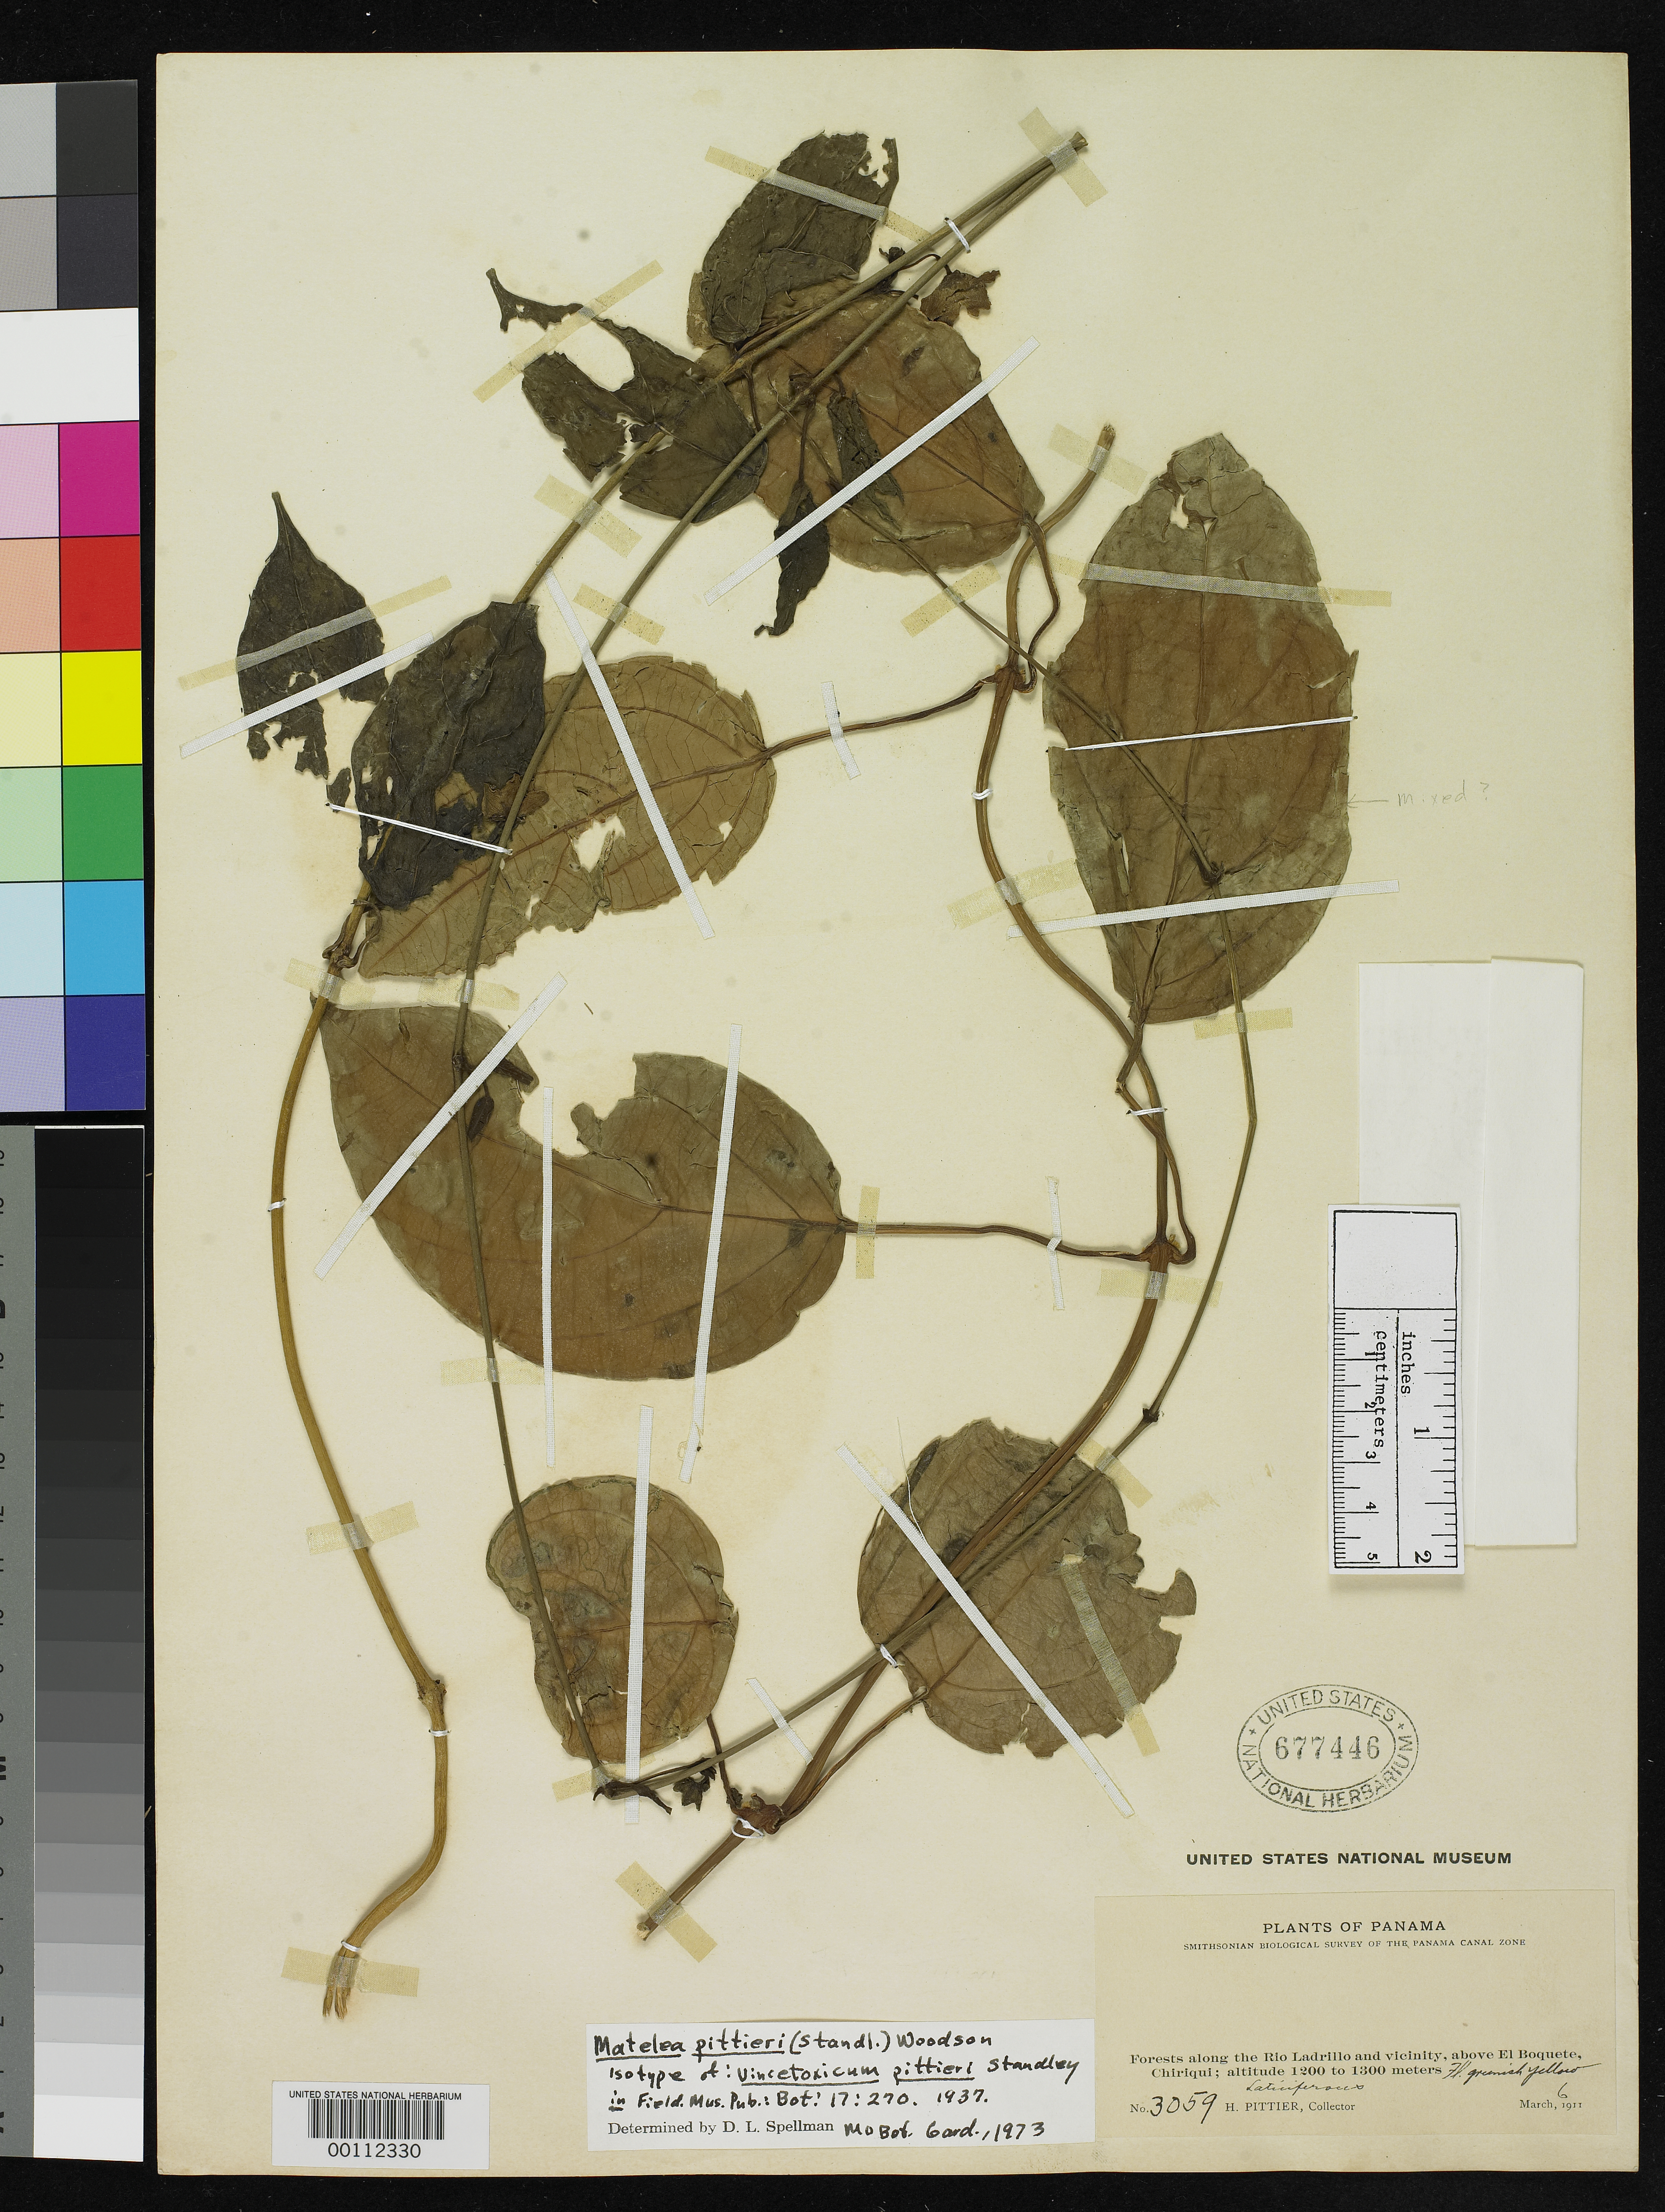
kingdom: Plantae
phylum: Tracheophyta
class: Magnoliopsida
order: Gentianales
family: Apocynaceae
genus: Vincetoxicum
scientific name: Vincetoxicum pittieri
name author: Standl.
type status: Isotype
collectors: H. F. Pittier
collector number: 3059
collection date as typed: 06 Mar 1911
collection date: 1911-03-06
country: Panama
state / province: Chiriquí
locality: Along Rio Ladrillo above El Boquete.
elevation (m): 1200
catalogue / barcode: US 677446